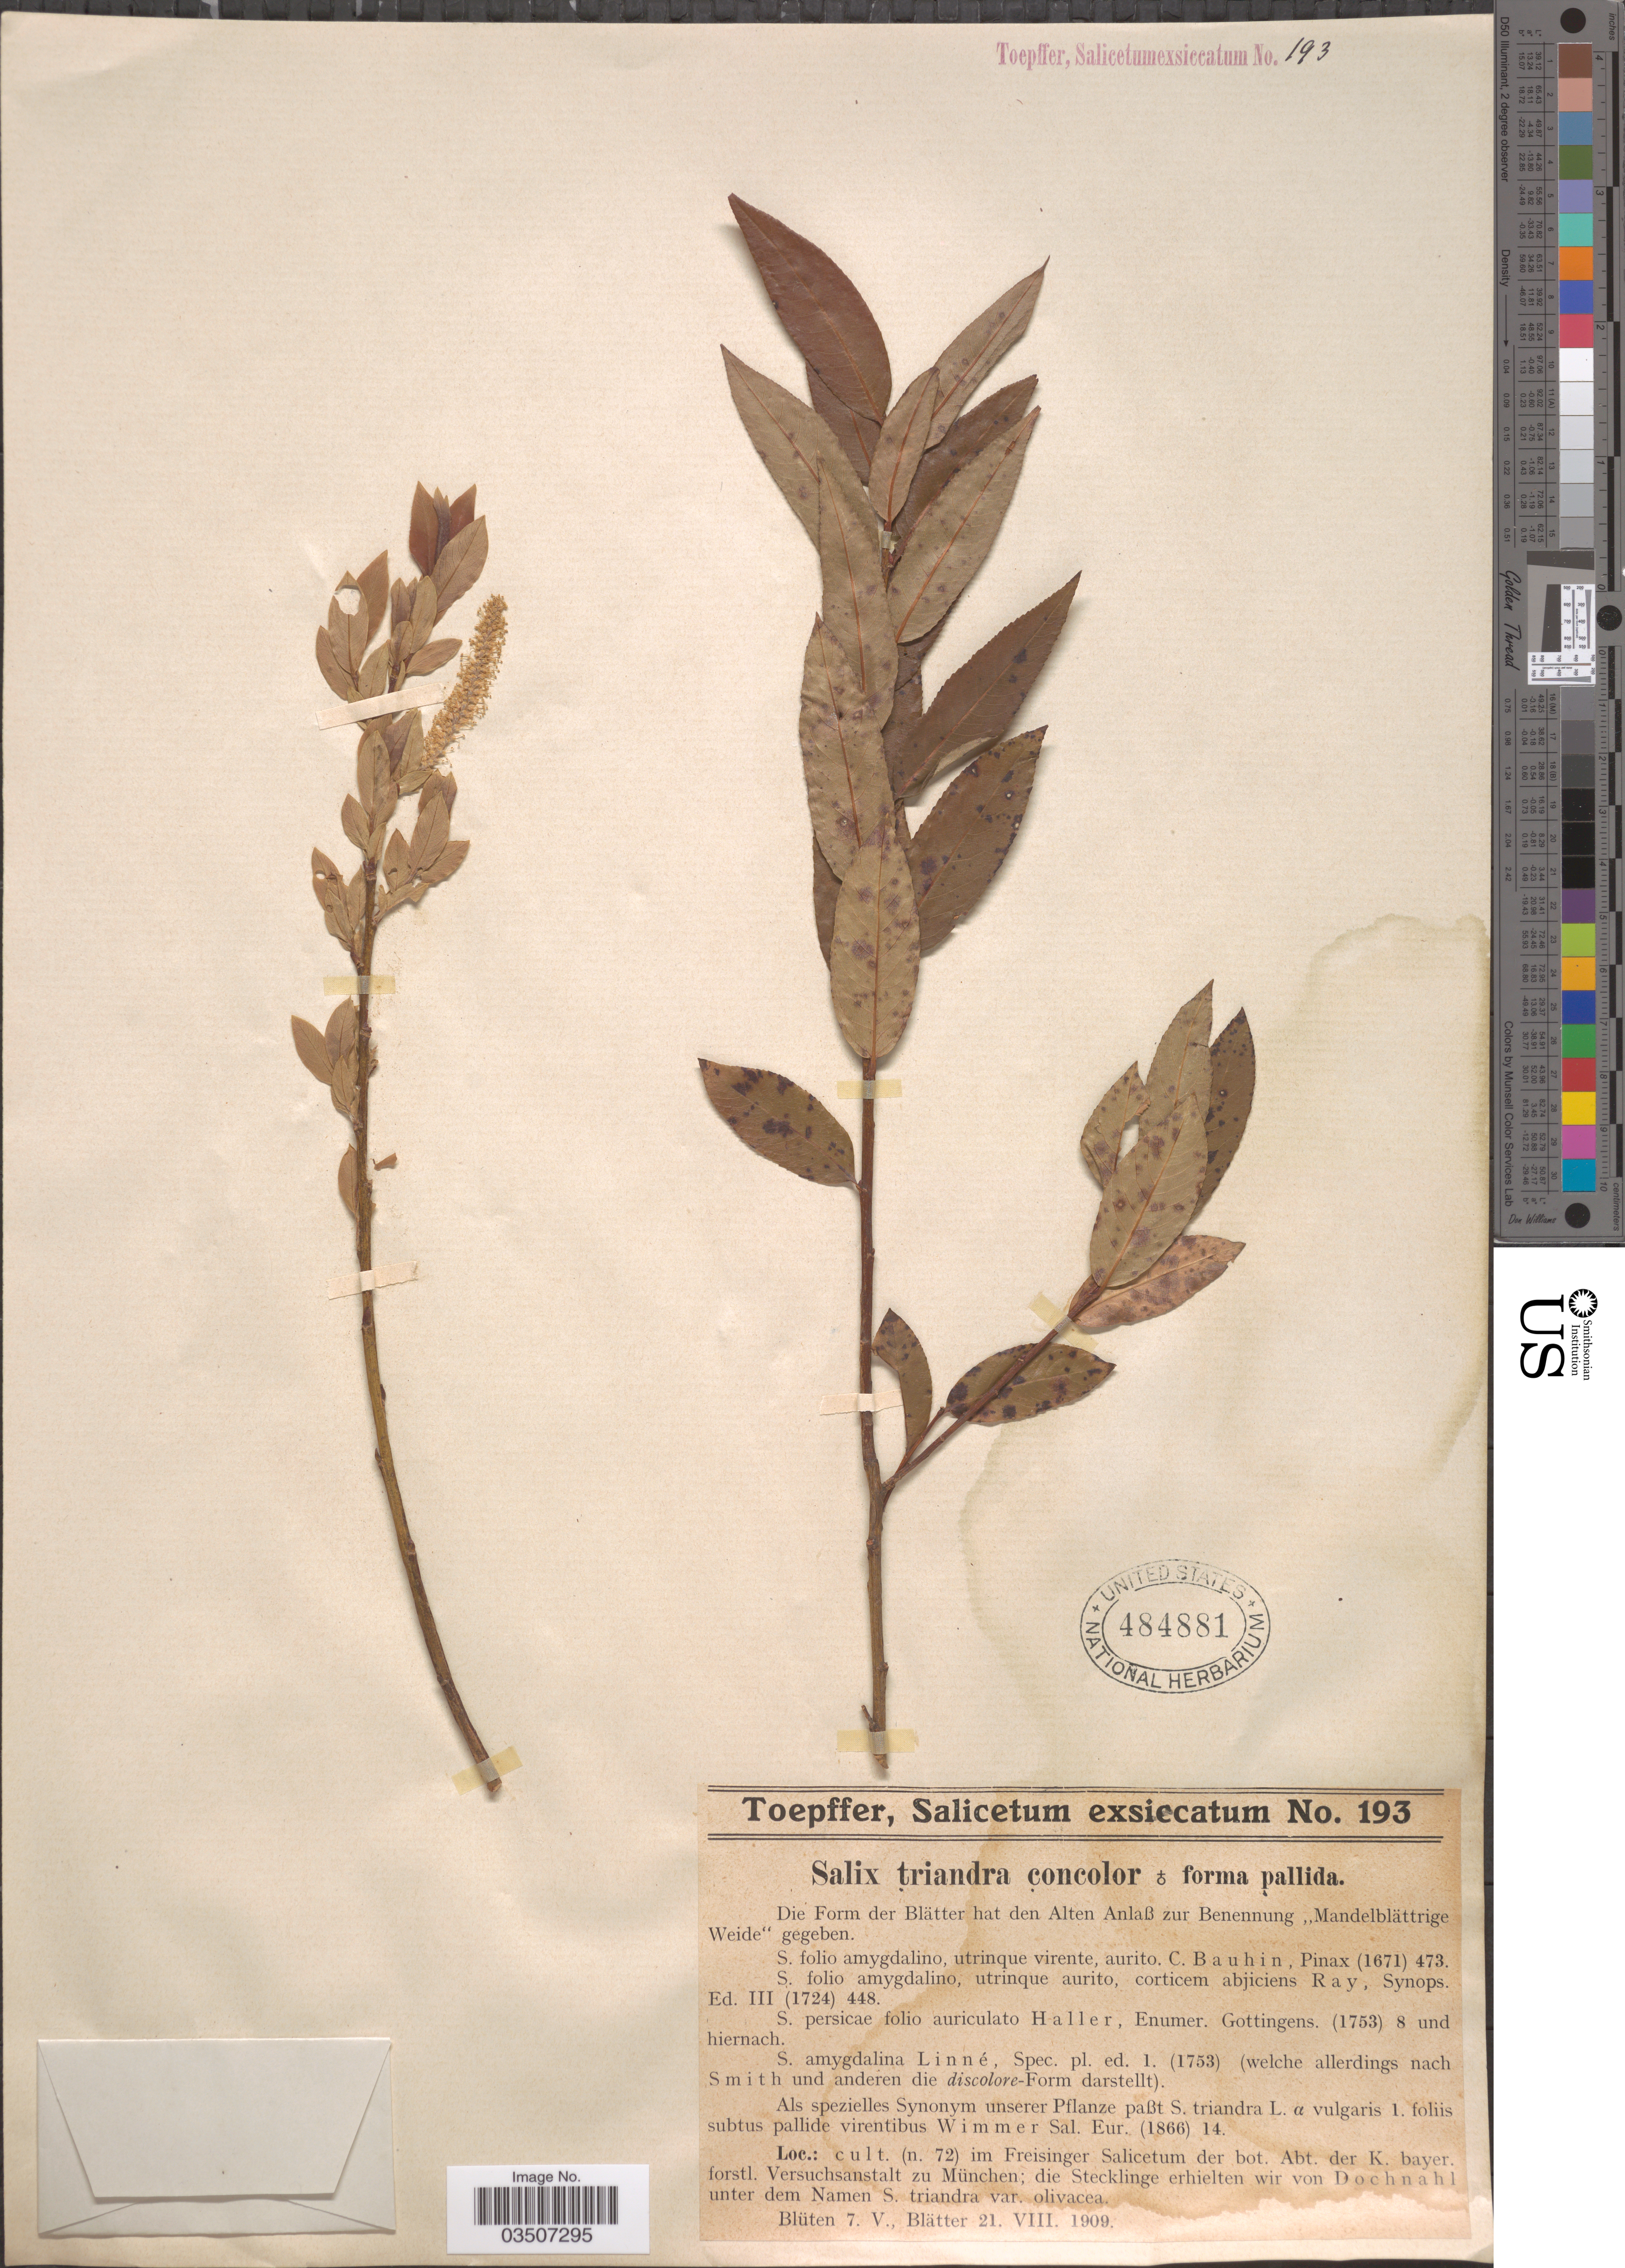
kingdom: Plantae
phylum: Tracheophyta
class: Magnoliopsida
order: Malpighiales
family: Salicaceae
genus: Salix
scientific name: Salix triandra f. pallida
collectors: A. Toepffer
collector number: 193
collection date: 1909-05-07/1909-08-21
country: Germany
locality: Im Freisinger Salicetum der bot. Abt. der K. bayer. forstl. Versuchsanstalt zu München; die Stecklinge erhielten wir von Dochnahl unter dem Namen S. trianda.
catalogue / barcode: US 484881